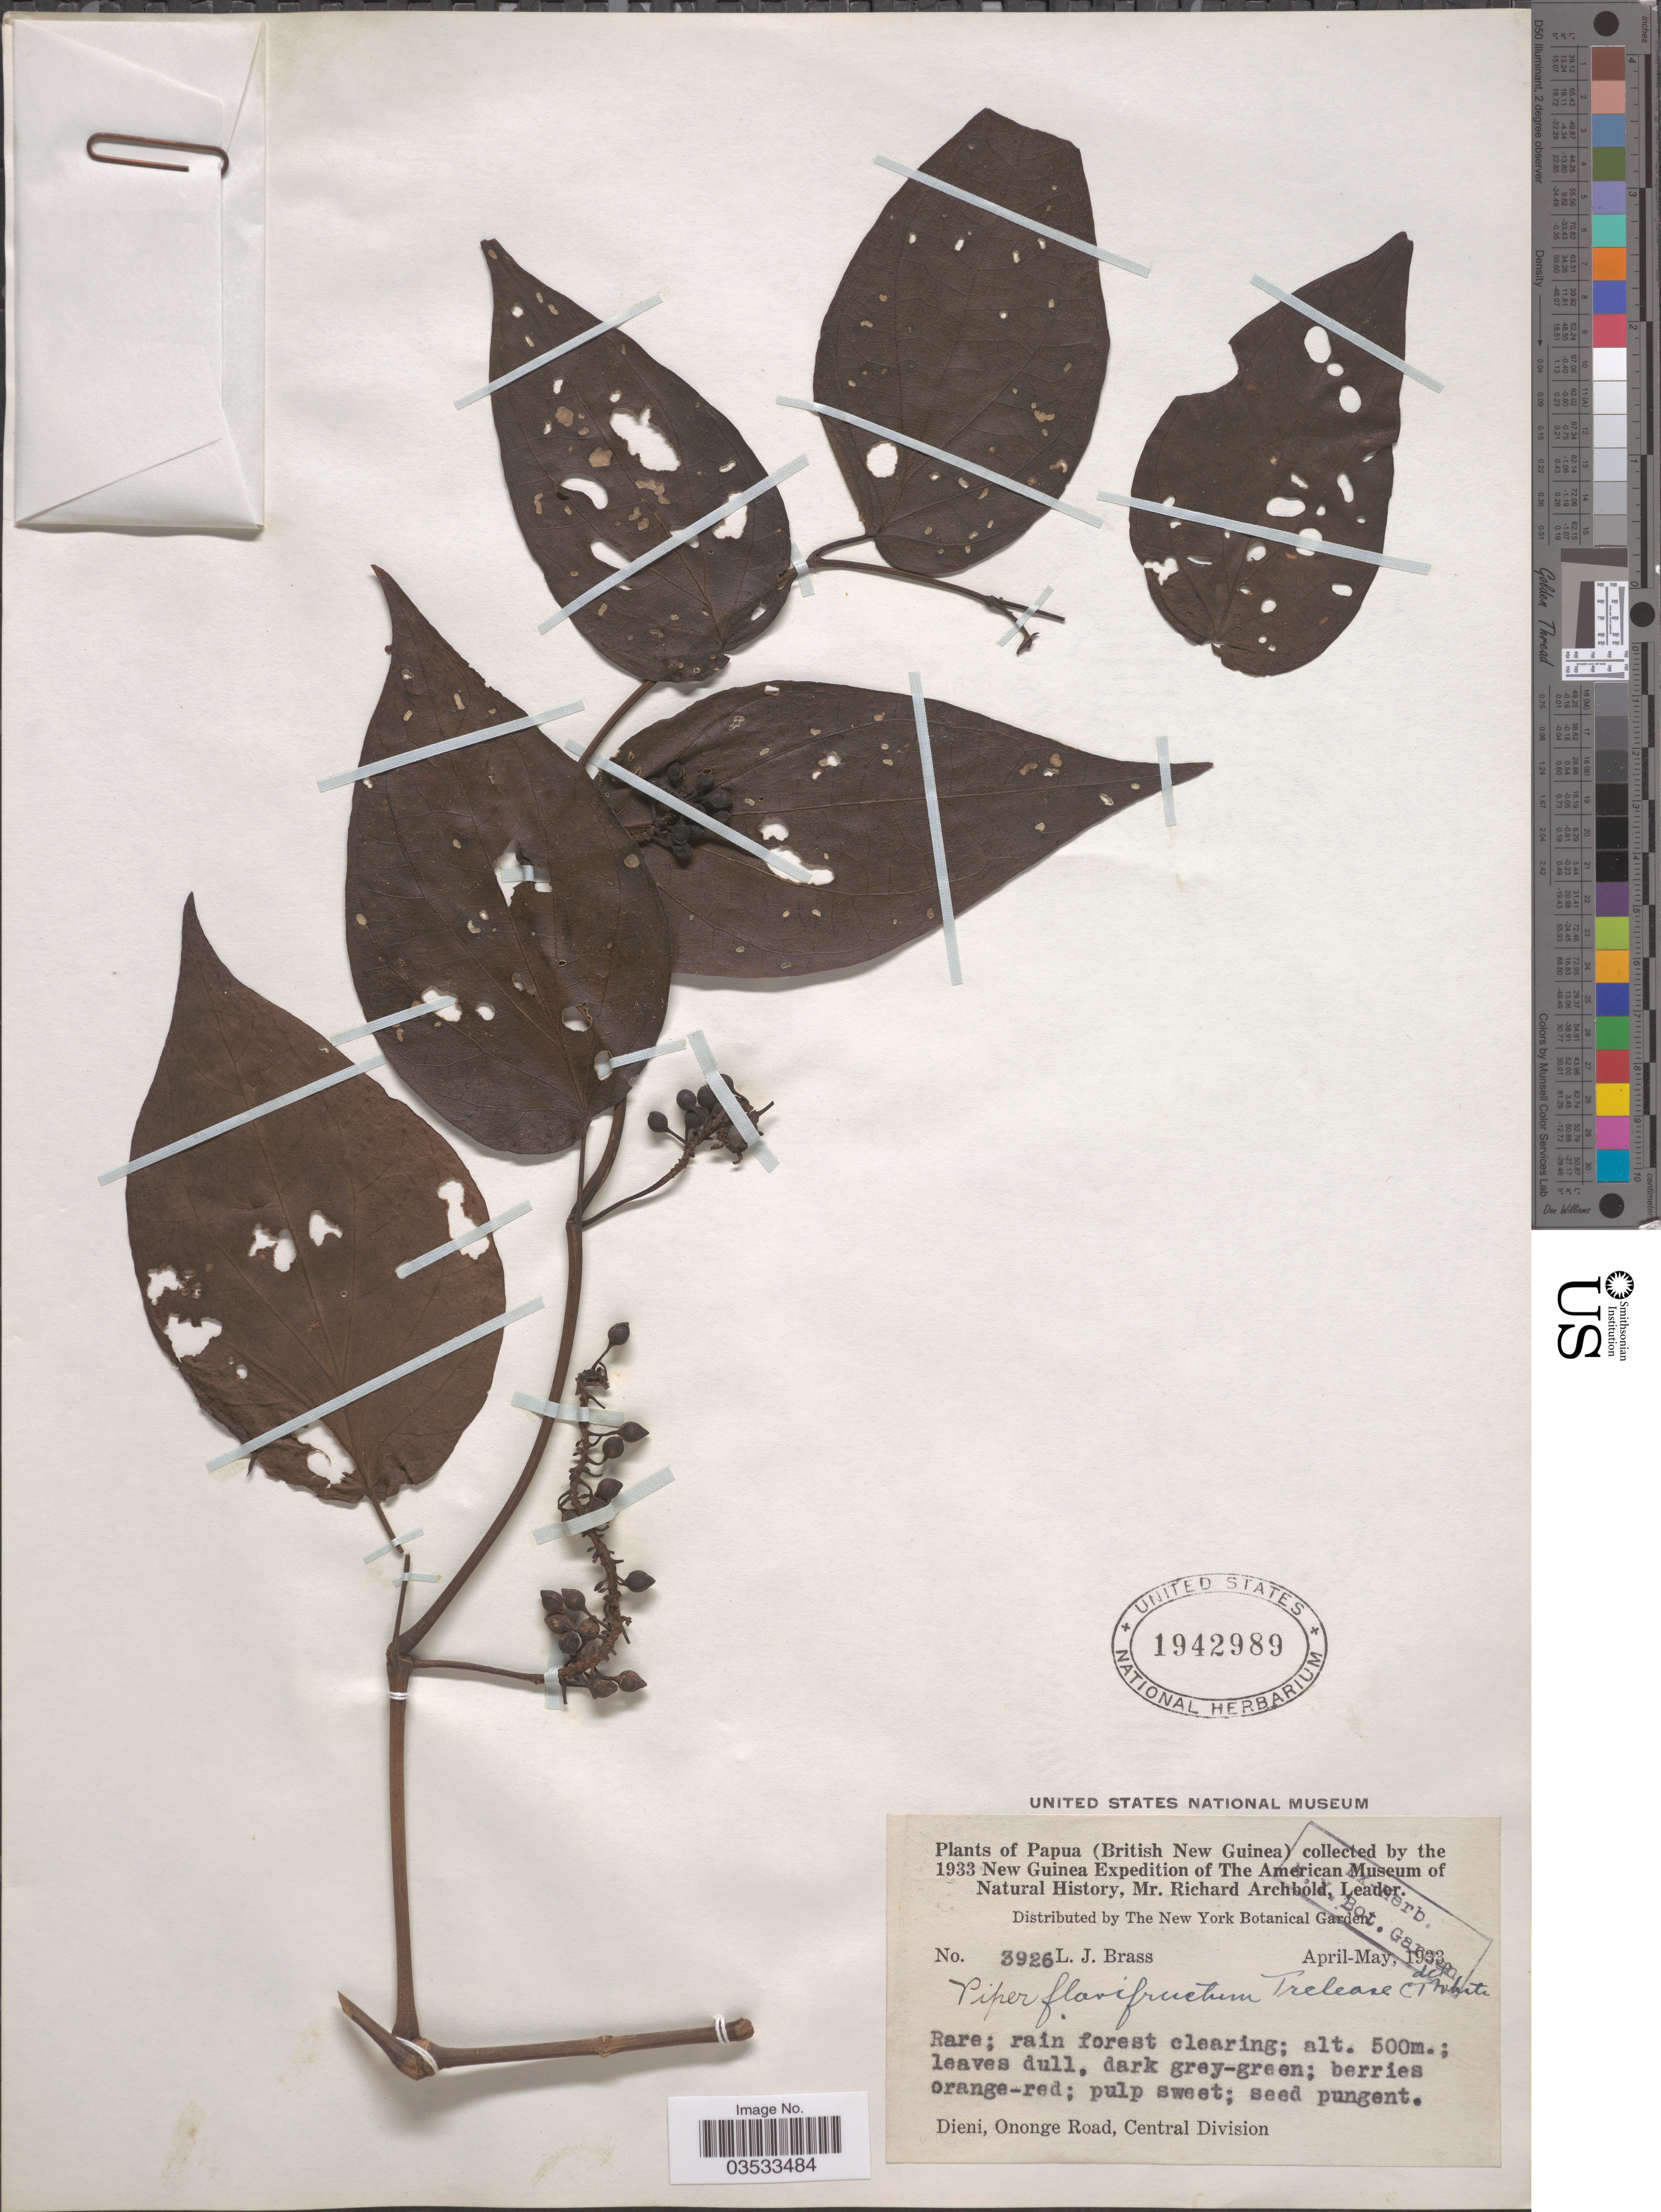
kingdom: Plantae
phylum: Tracheophyta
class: Magnoliopsida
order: Piperales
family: Piperaceae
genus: Piper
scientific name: Piper flavifructum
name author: Trel.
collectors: L. J. Brass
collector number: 3926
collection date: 1933-04/1933-05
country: Papua New Guinea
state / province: Central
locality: Papua (British New Guinea). Dieni, Ononge Road, Central Division.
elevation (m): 500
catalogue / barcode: US 1942989